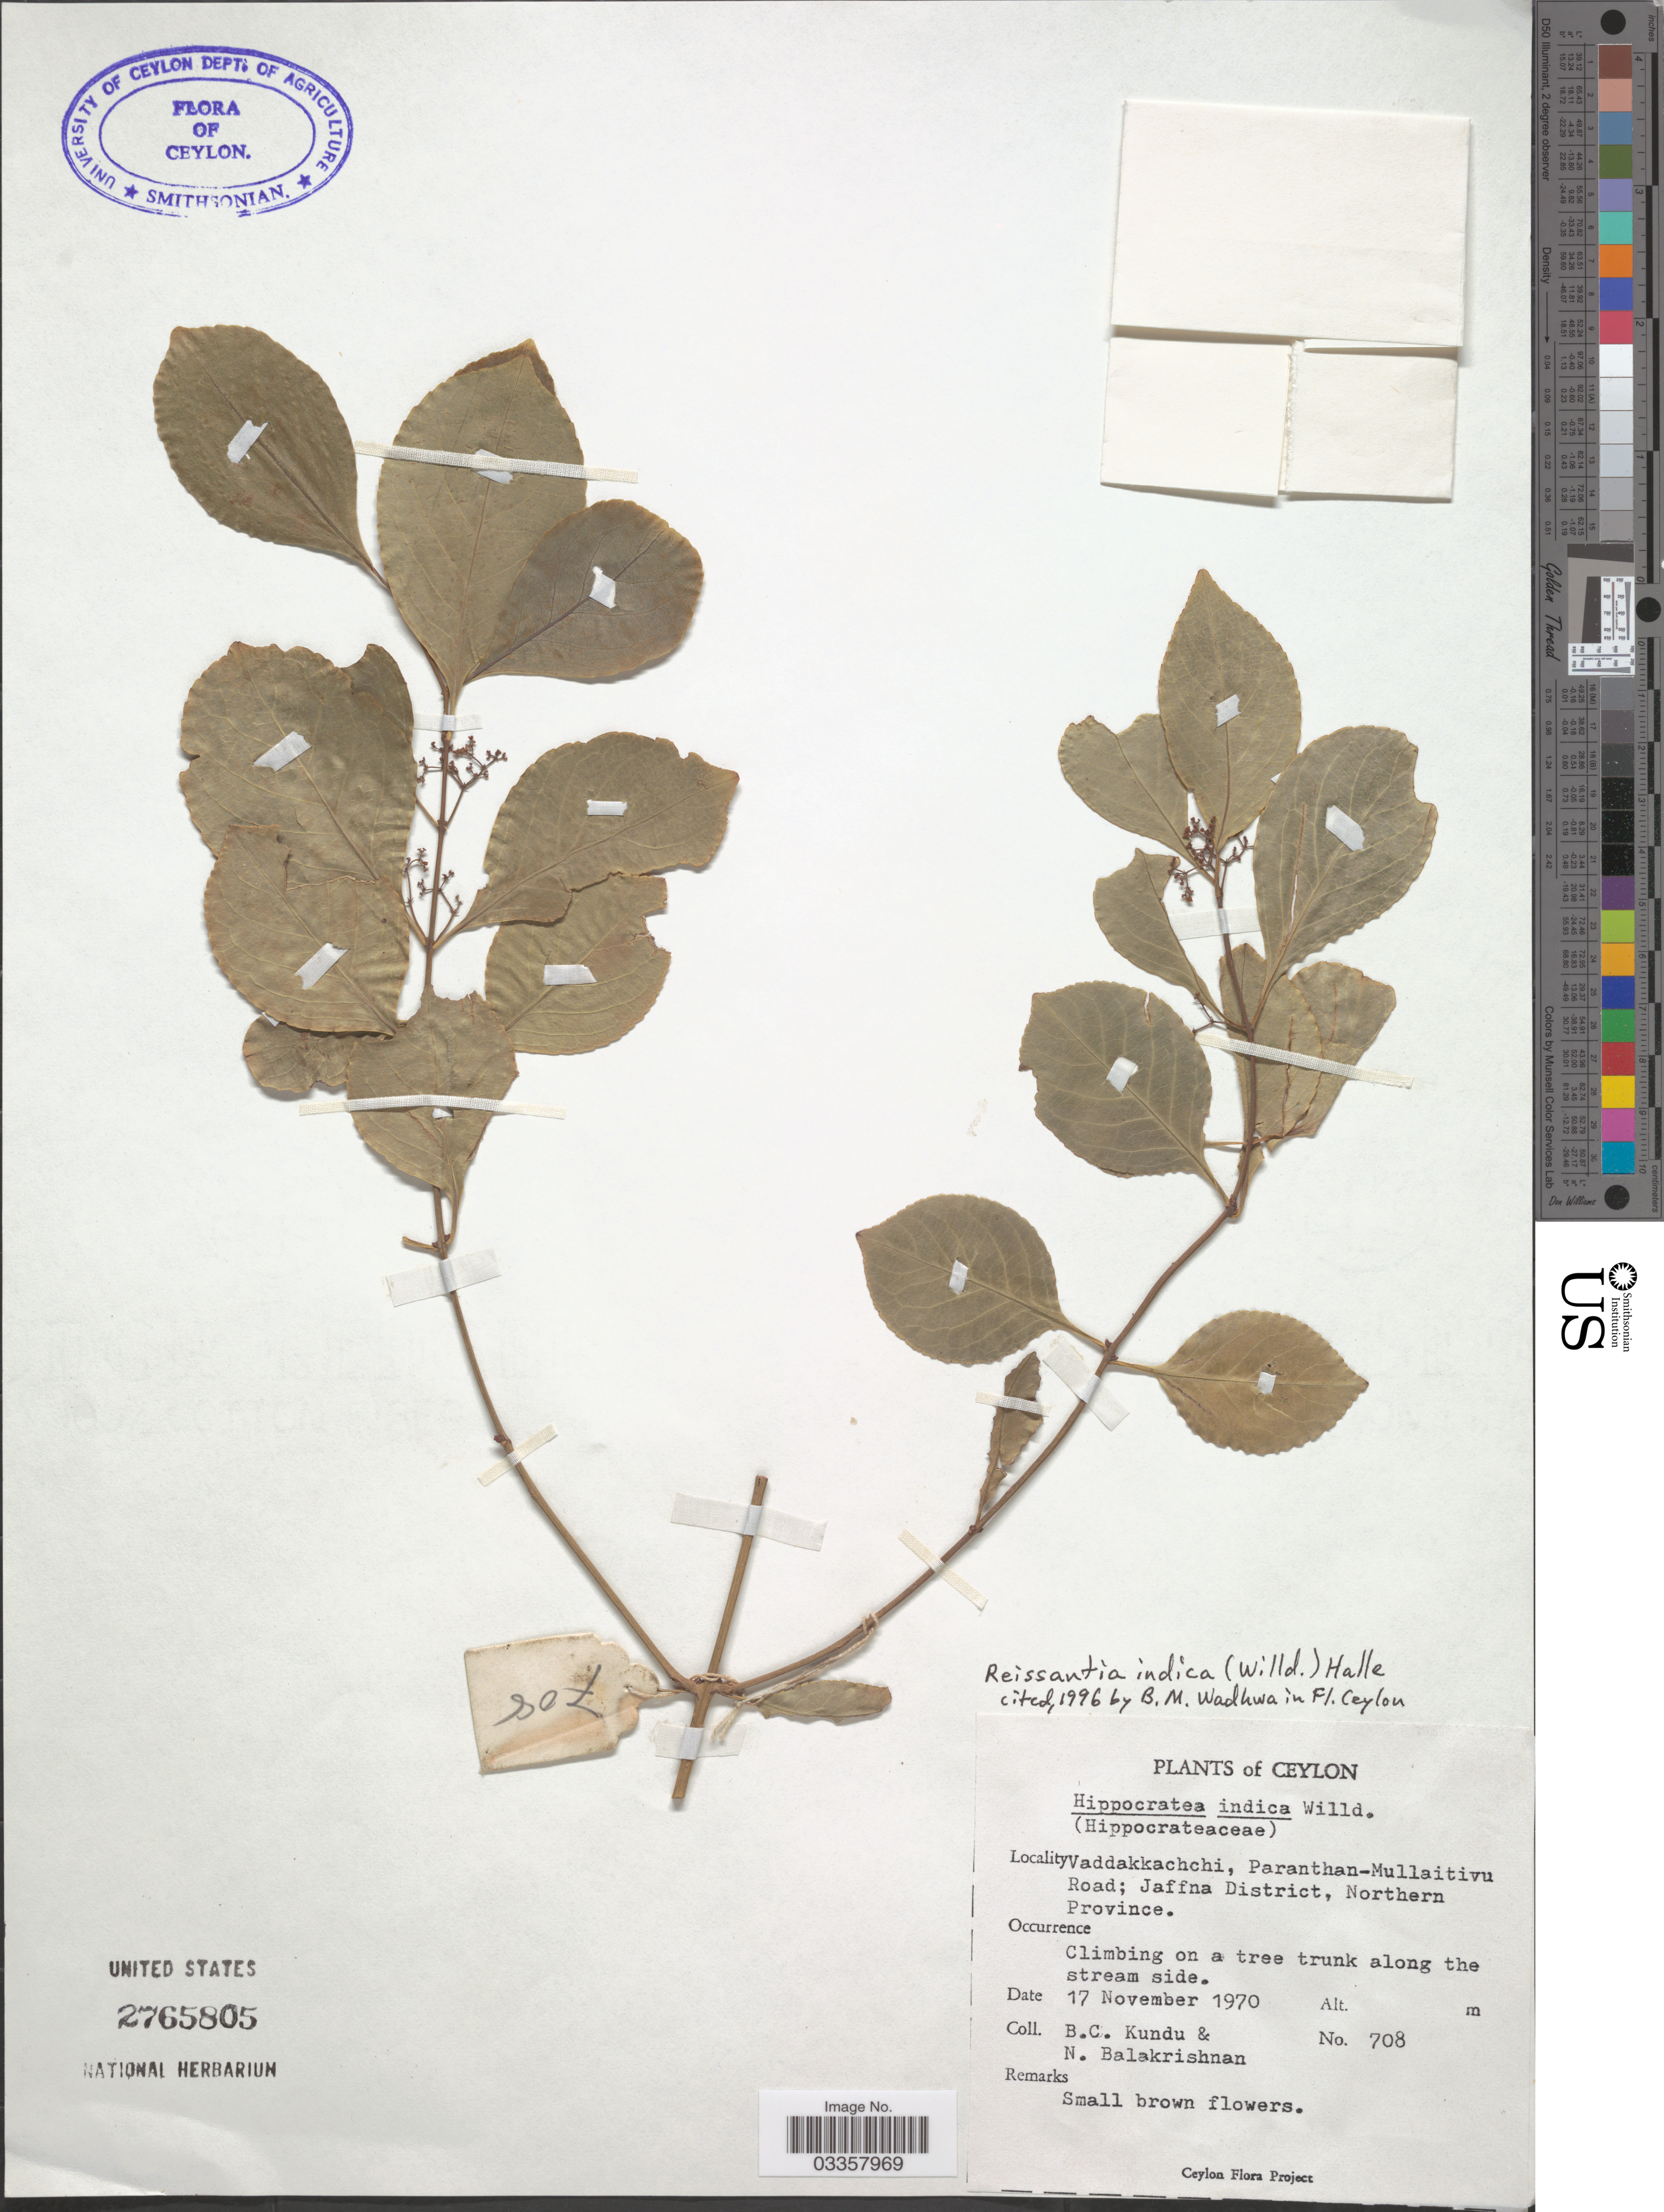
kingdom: Plantae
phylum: Tracheophyta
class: Magnoliopsida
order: Celastrales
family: Celastraceae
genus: Reissantia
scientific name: Reissantia indica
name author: (Willd.) N. Hallé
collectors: B. C. Kundu & N. Balakrishnan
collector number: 708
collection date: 1970-11-17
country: Sri Lanka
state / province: Northern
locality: Ceylon. Vaddakkachchi, Paranthan-Mullaitivu Road; Jaffna District.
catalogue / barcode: US 2765805